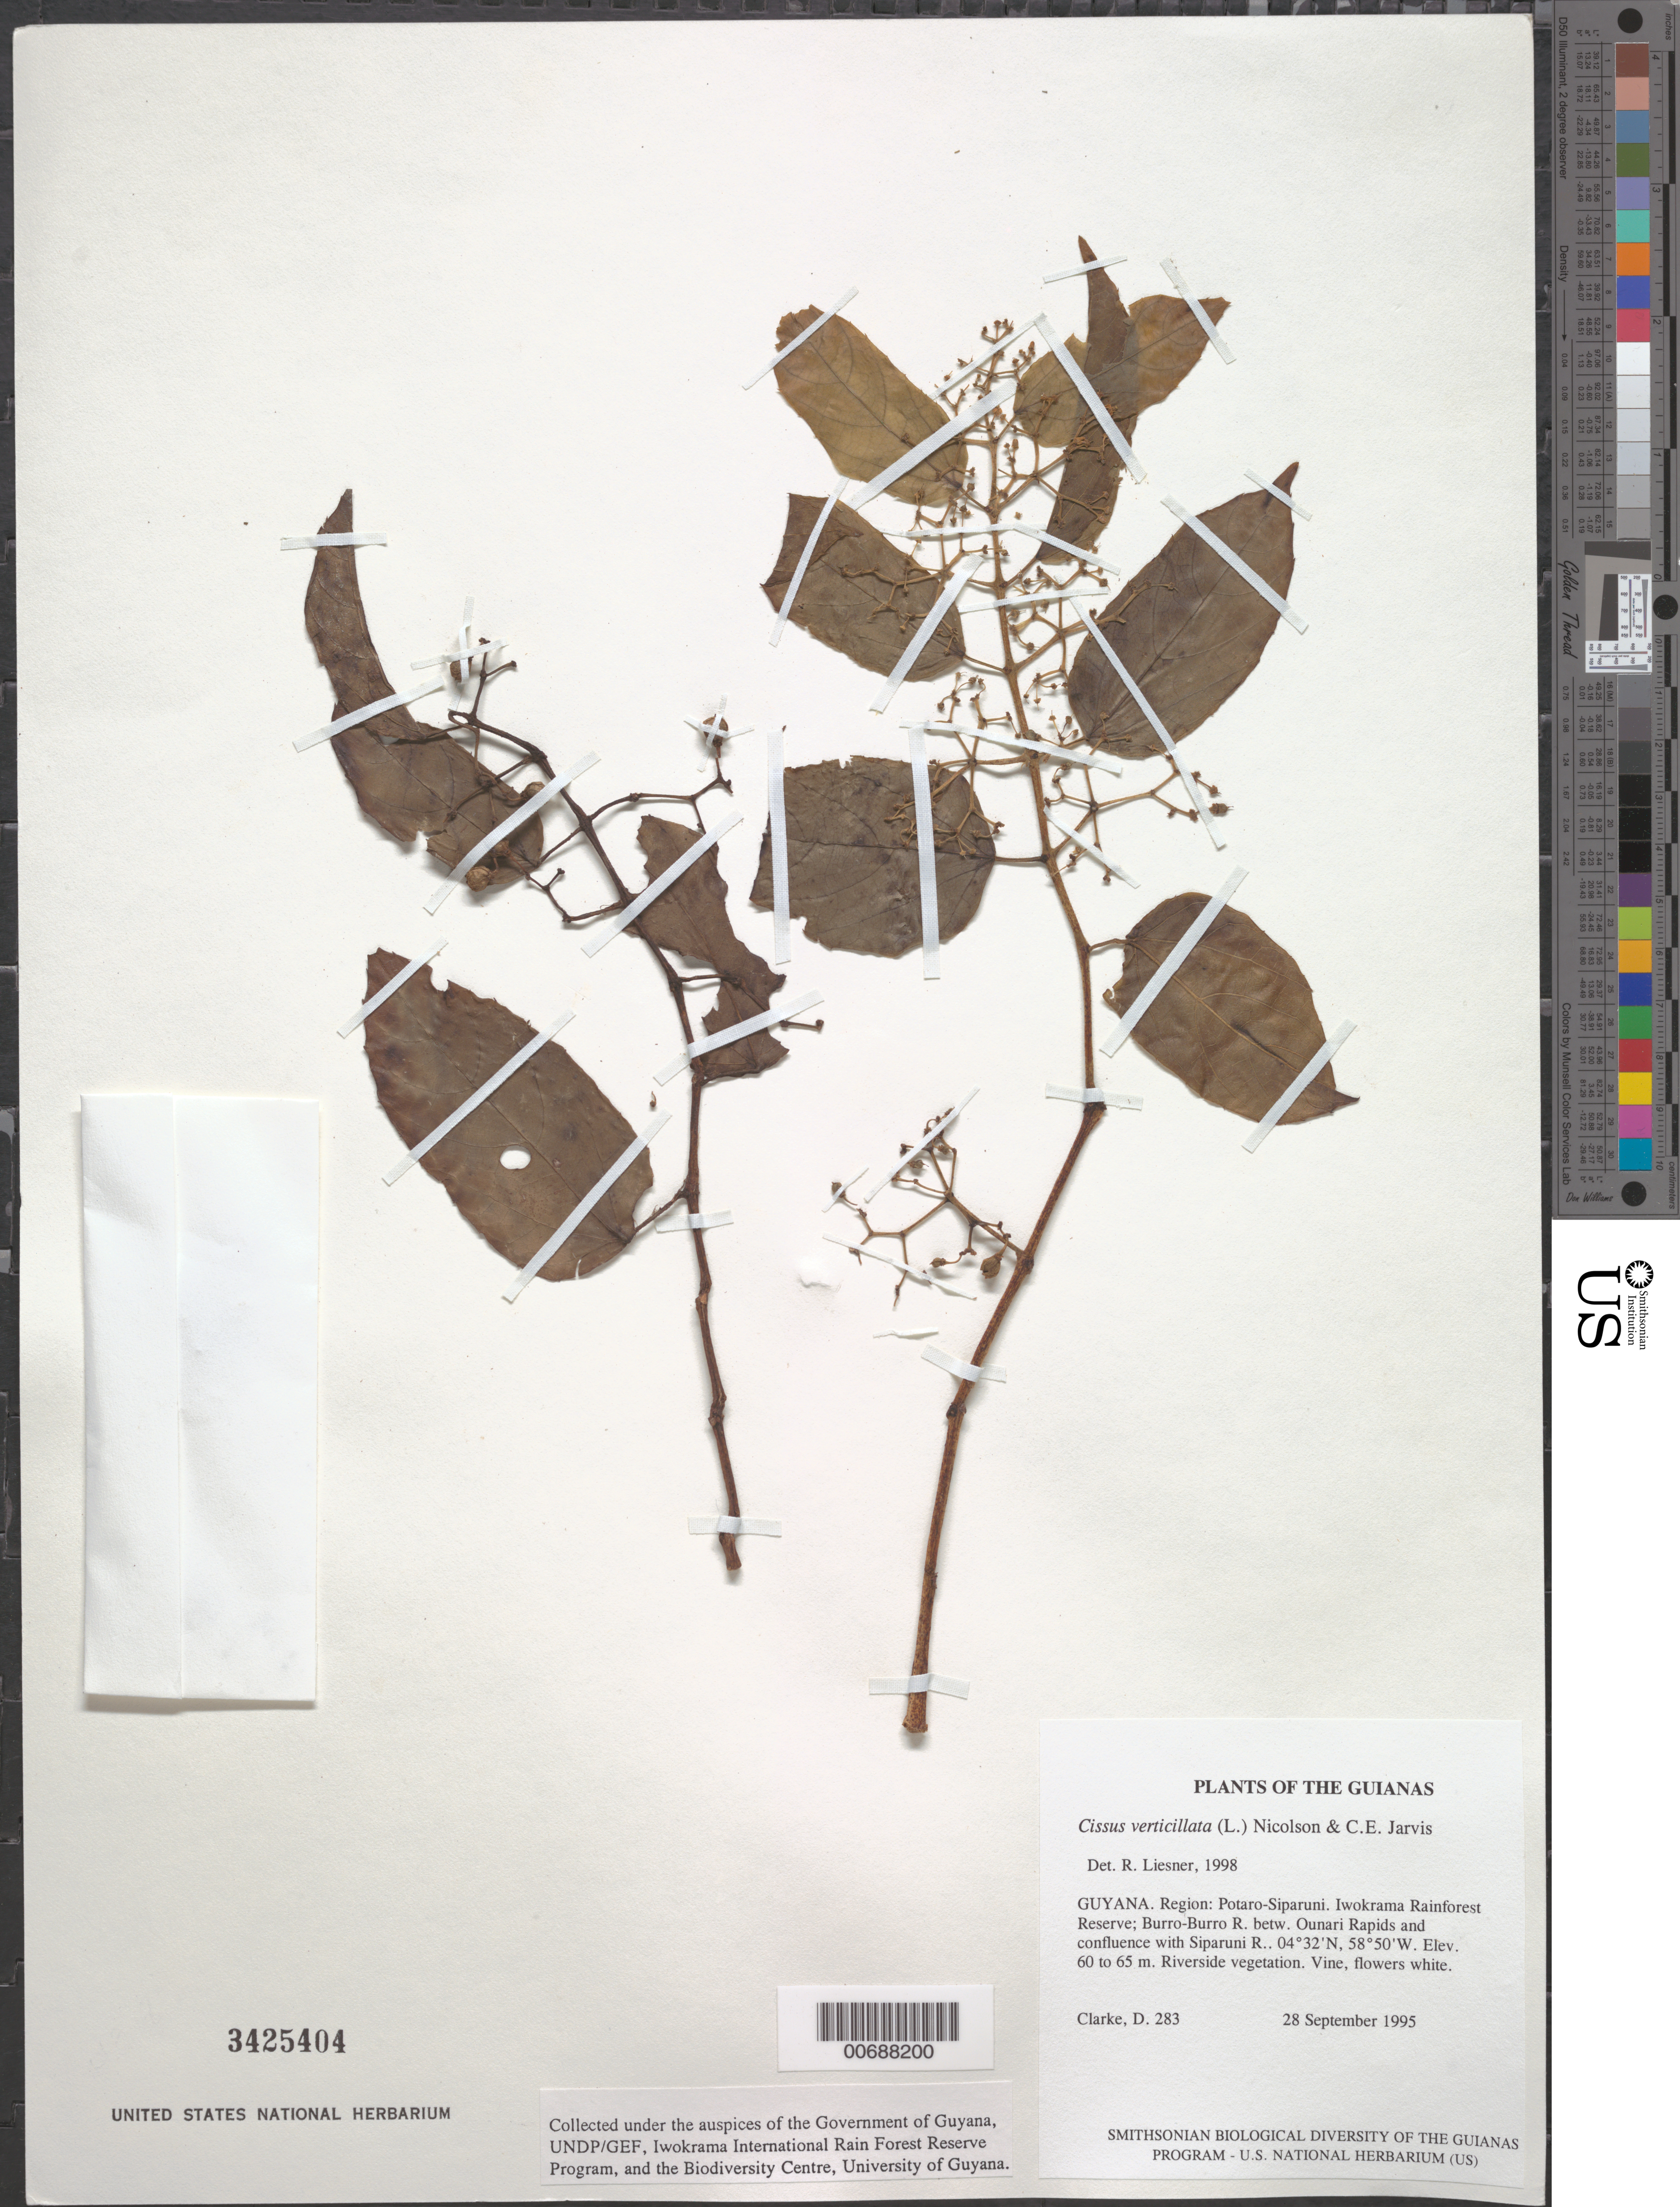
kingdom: Plantae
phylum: Tracheophyta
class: Magnoliopsida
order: Vitales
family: Vitaceae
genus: Cissus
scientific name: Cissus verticillata subsp. verticillata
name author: (L.) Nicolson & C.E. Jarvis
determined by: Lombardi, Julio A.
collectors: H. D. Clarke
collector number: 283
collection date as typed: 28 September 1995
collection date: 1995-09-28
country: Guyana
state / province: Potaro-Siparuni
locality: Iwokrama Rainforest Reserve; Burro-Burro R. betw. Dunari Rapids and confluence with Siparuni R.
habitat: Riverside vegetation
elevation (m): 60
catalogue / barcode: US 3425404